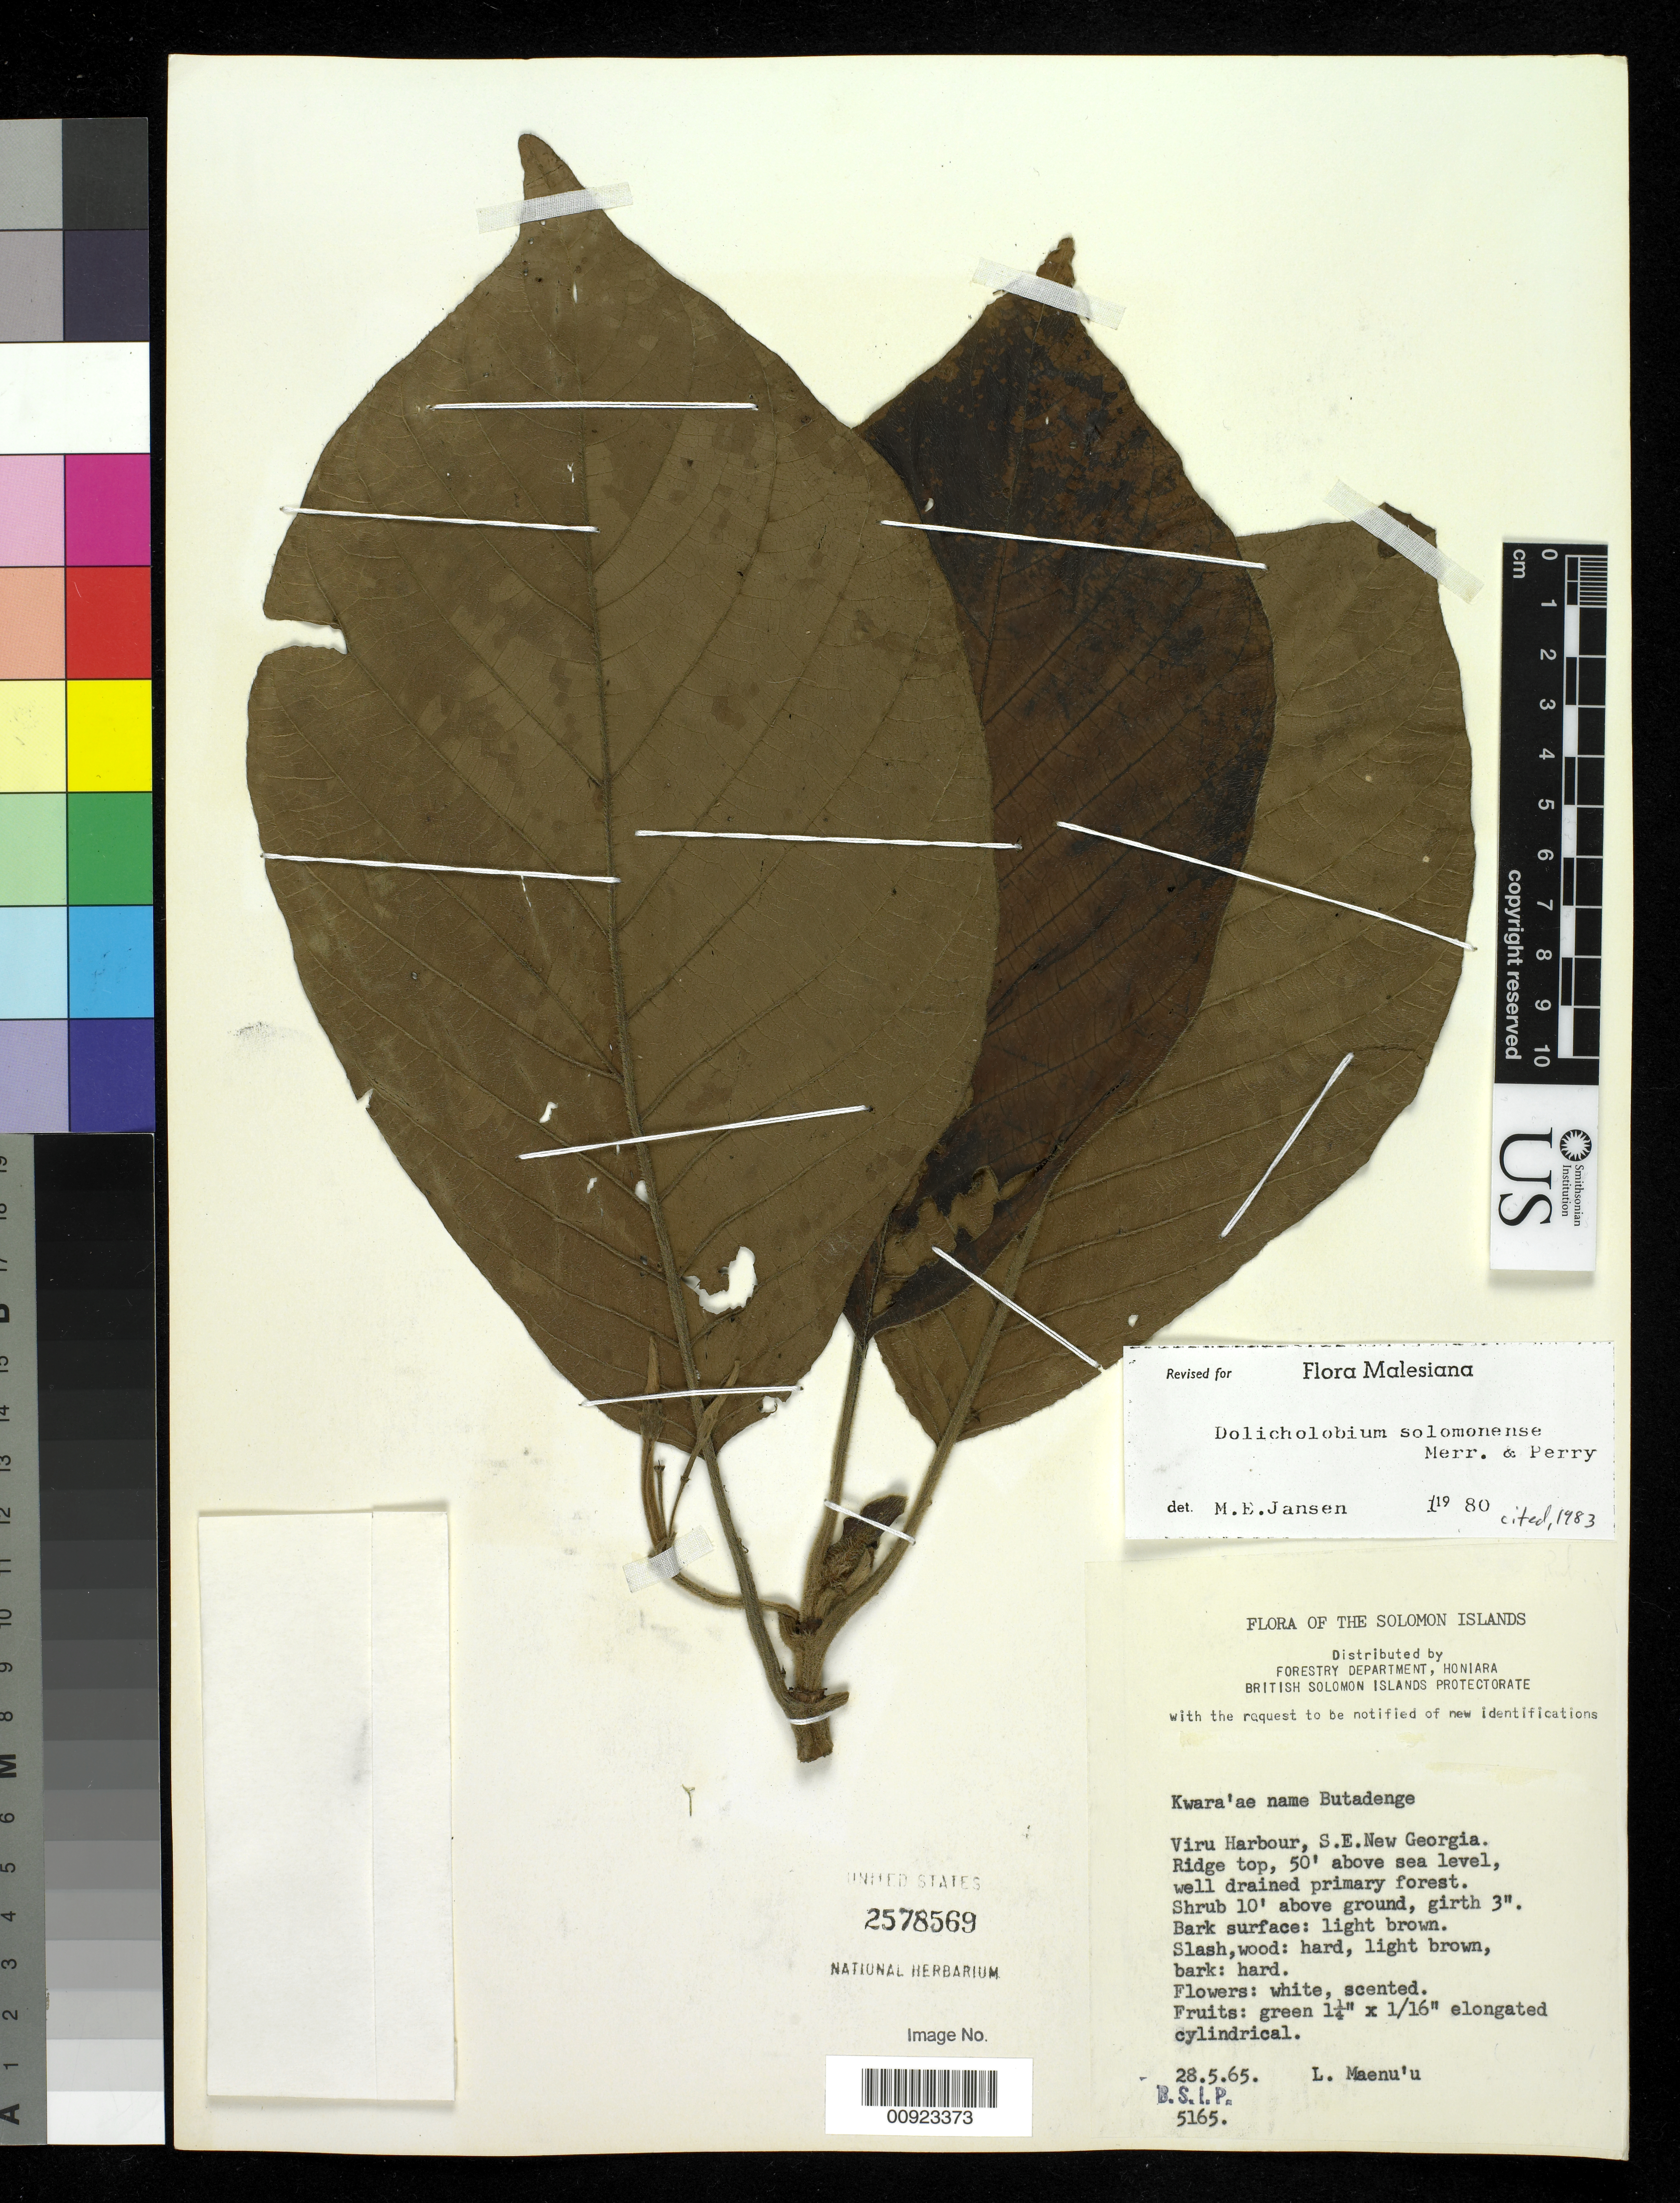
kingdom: Plantae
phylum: Tracheophyta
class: Magnoliopsida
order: Gentianales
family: Rubiaceae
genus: Dolicholobium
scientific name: Dolicholobium solomonense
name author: Merr. & L.M. Perry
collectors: L. Maenu'u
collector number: BSIP 5165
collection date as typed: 28 May 1965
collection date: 1965-05-28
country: Solomon Islands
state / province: Western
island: New Georgia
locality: Viru Harbour, SE New Georgia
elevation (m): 15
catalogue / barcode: US 2578569